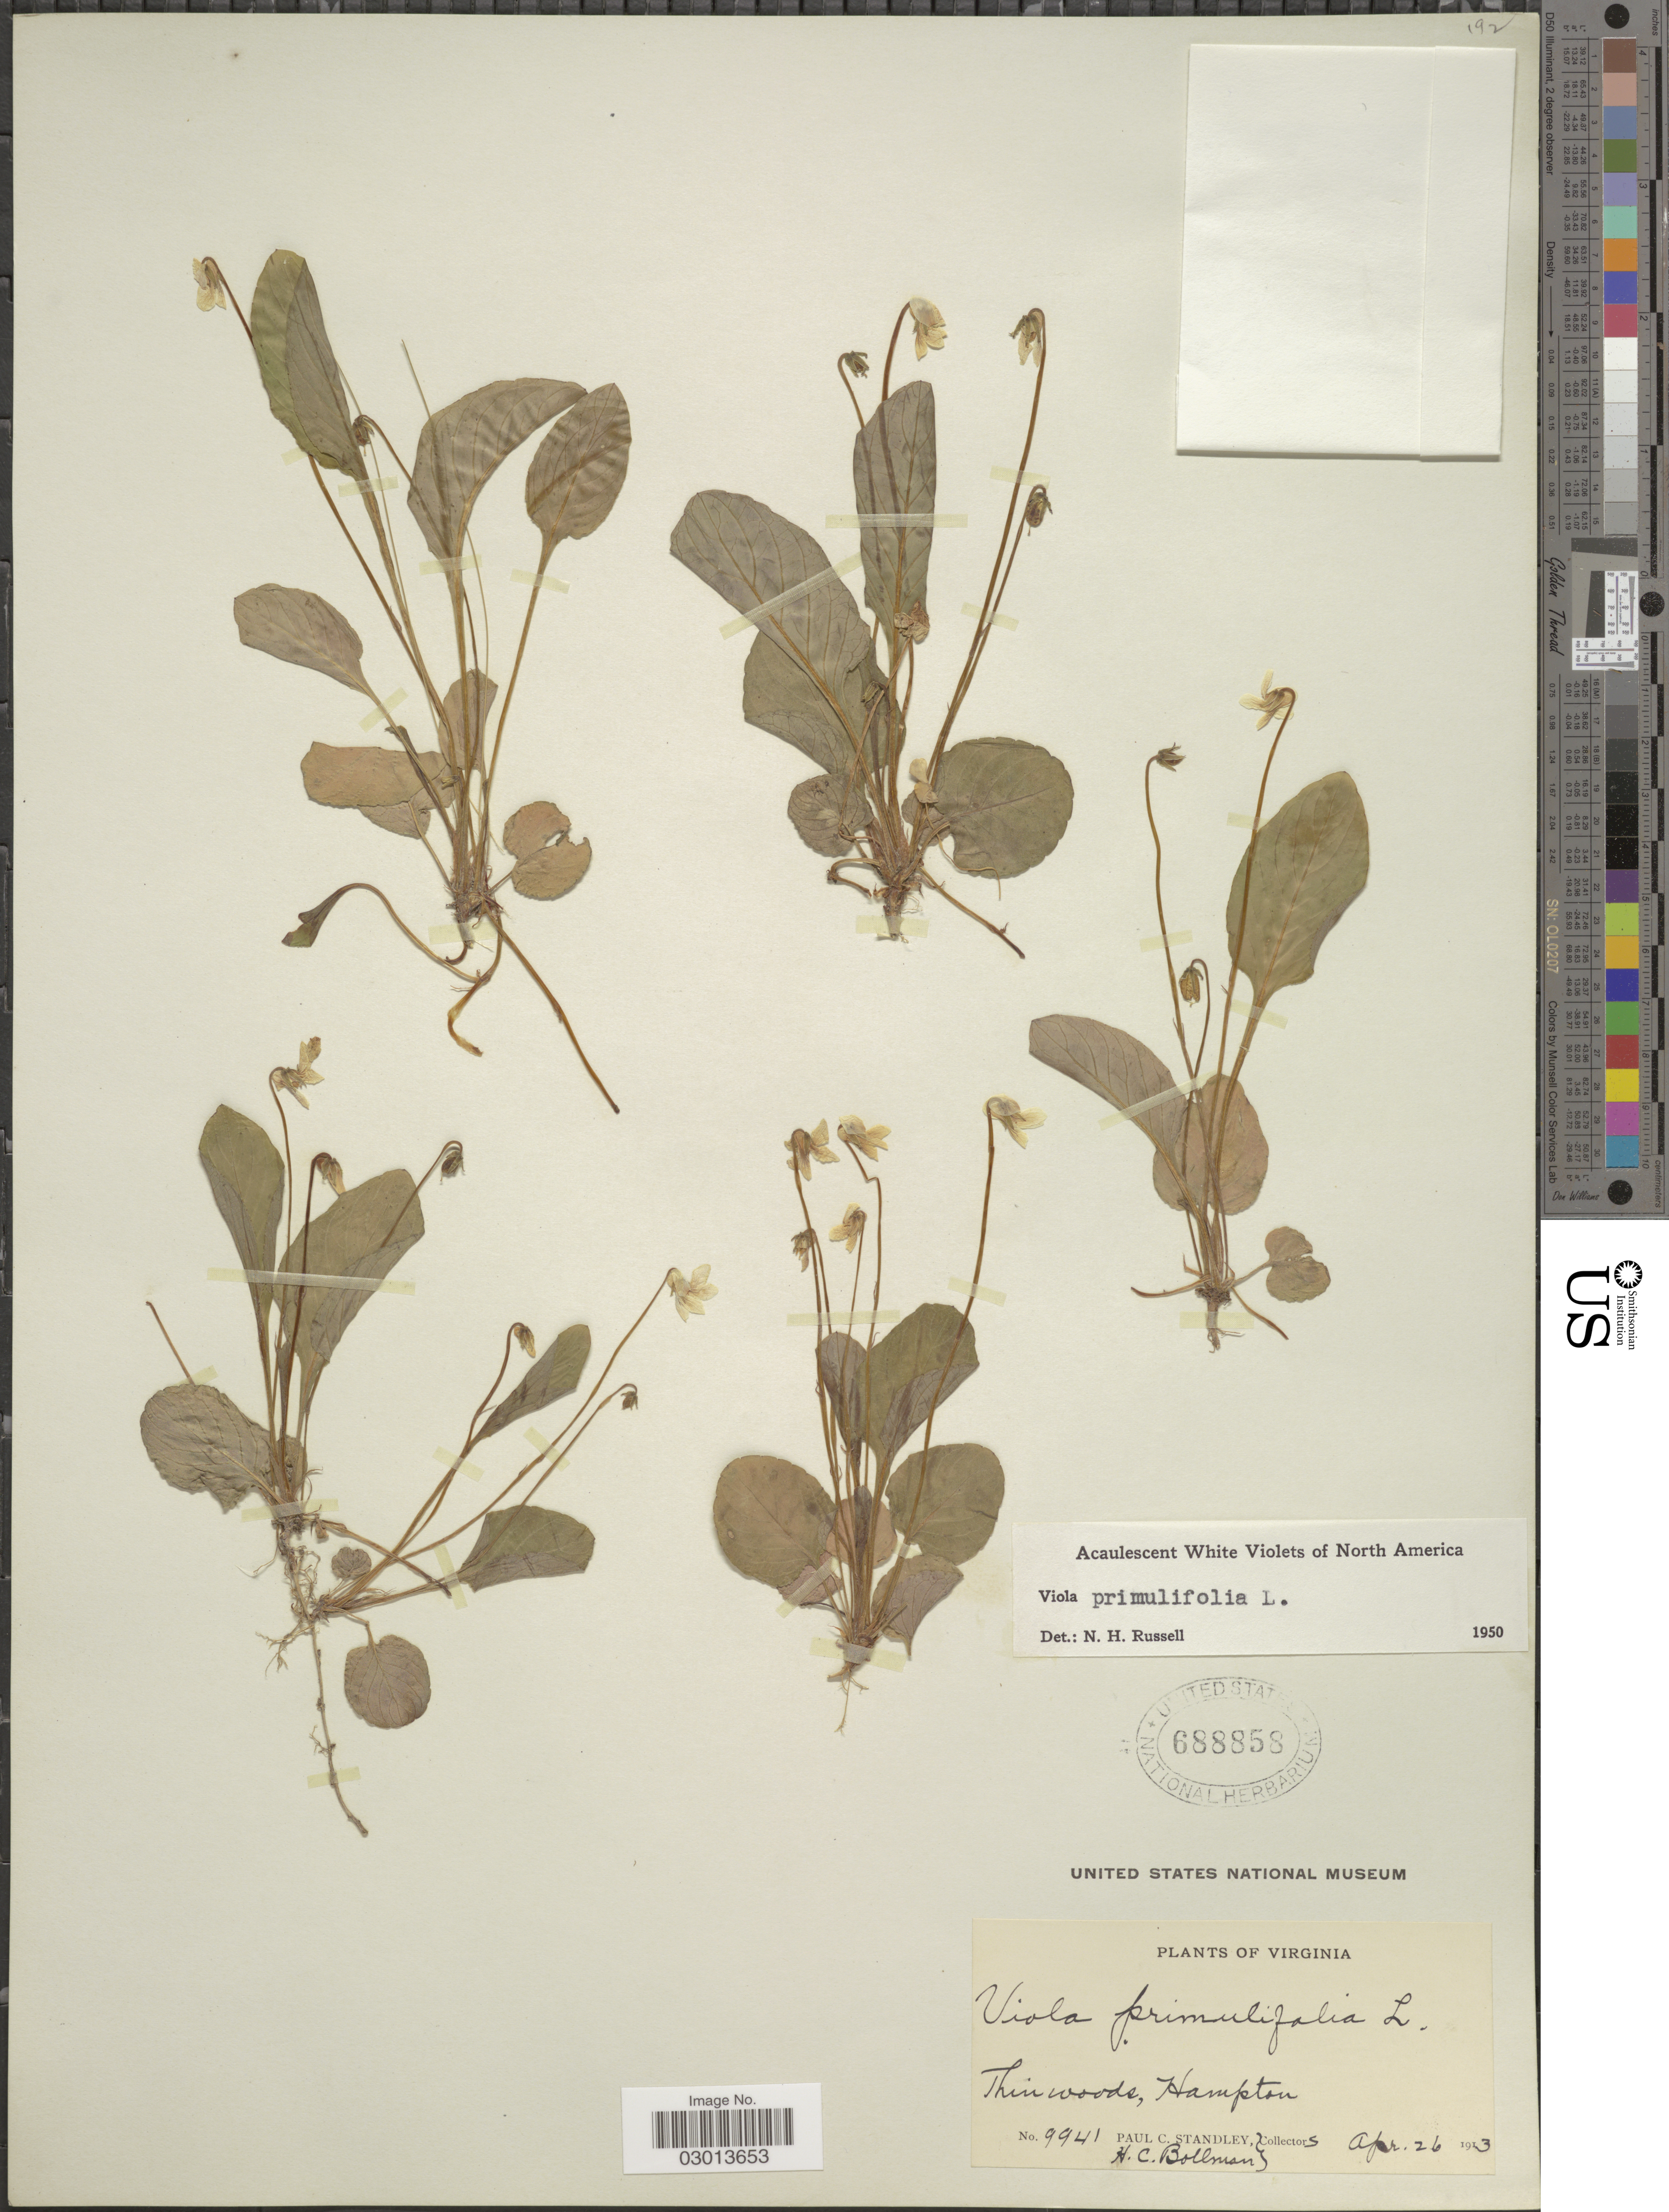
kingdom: Plantae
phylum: Tracheophyta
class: Magnoliopsida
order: Malpighiales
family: Violaceae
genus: Viola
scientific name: Viola primulifolia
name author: L.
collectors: P. C. Standley & H. C. Bollman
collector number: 9941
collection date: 1913-04-26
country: United States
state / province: Virginia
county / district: City of Hampton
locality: Hampton.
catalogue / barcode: US 688858